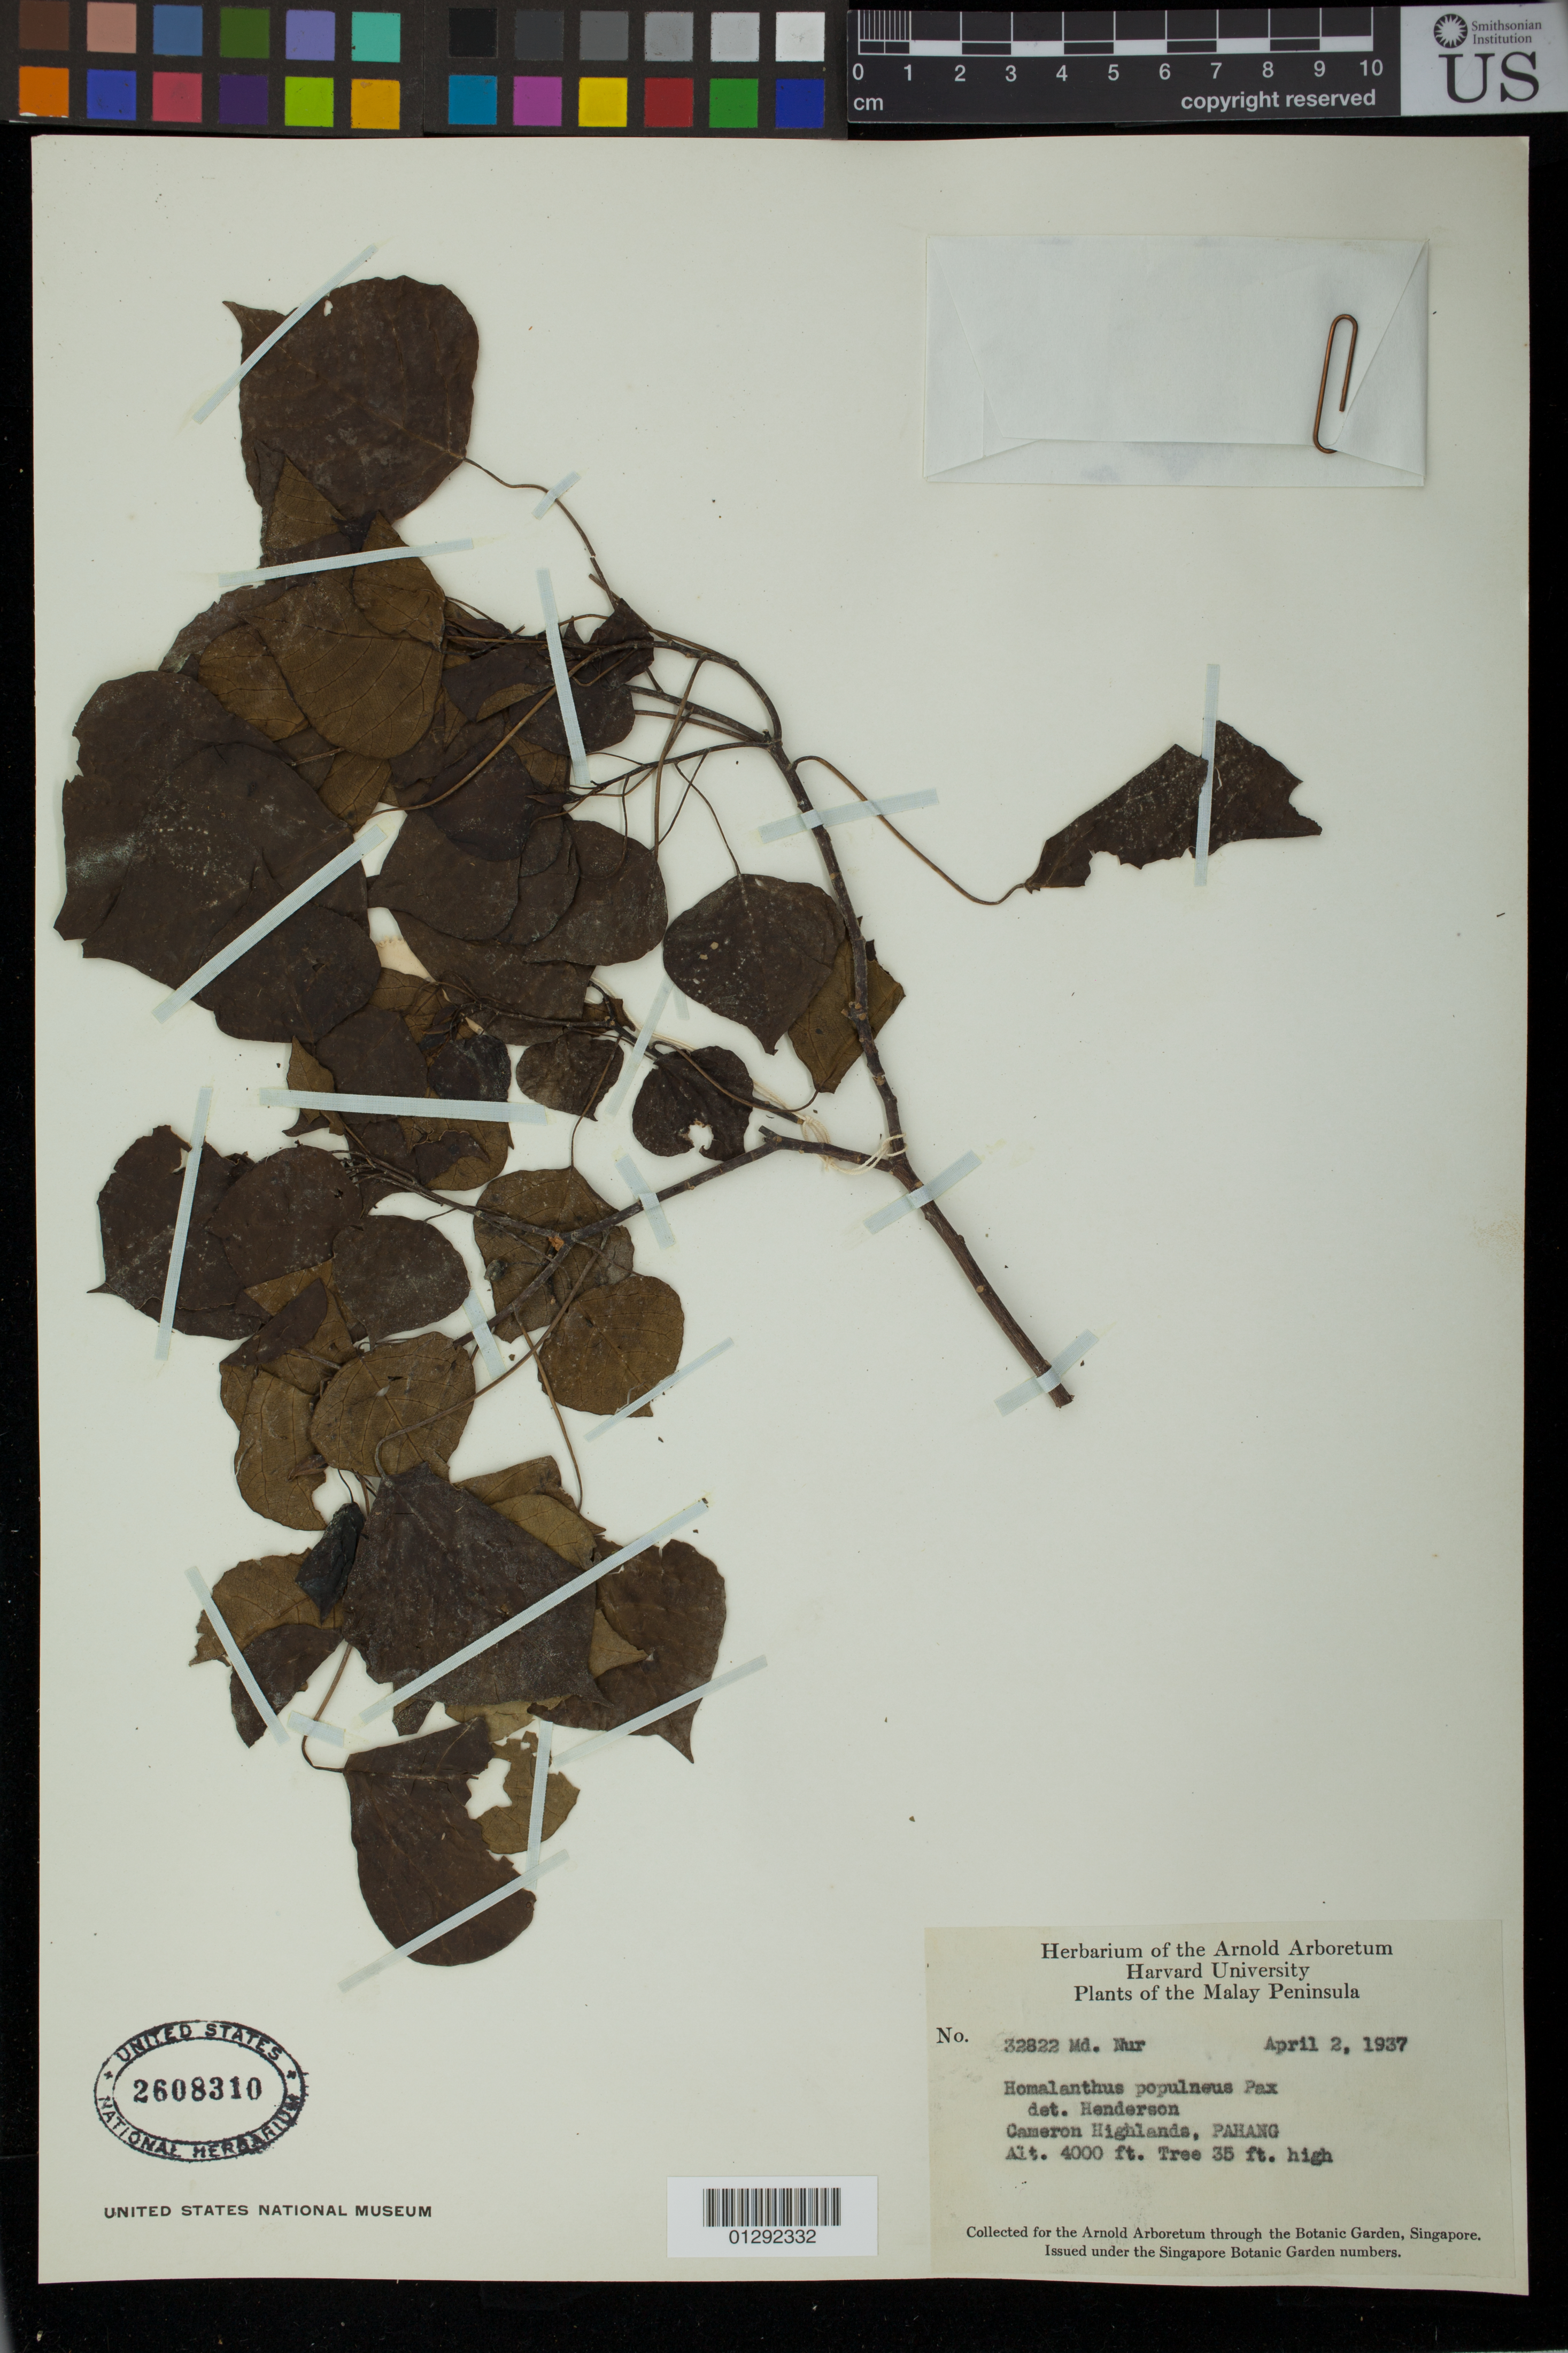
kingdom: Plantae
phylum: Tracheophyta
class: Magnoliopsida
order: Malpighiales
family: Euphorbiaceae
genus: Homalanthus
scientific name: Homalanthus populneus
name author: (Geiseler) Kuntze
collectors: M. Nur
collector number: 32822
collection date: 1937-04-02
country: Malaysia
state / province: Pahang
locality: Malay Peninsula. Cameron Highlands.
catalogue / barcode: US 2608310